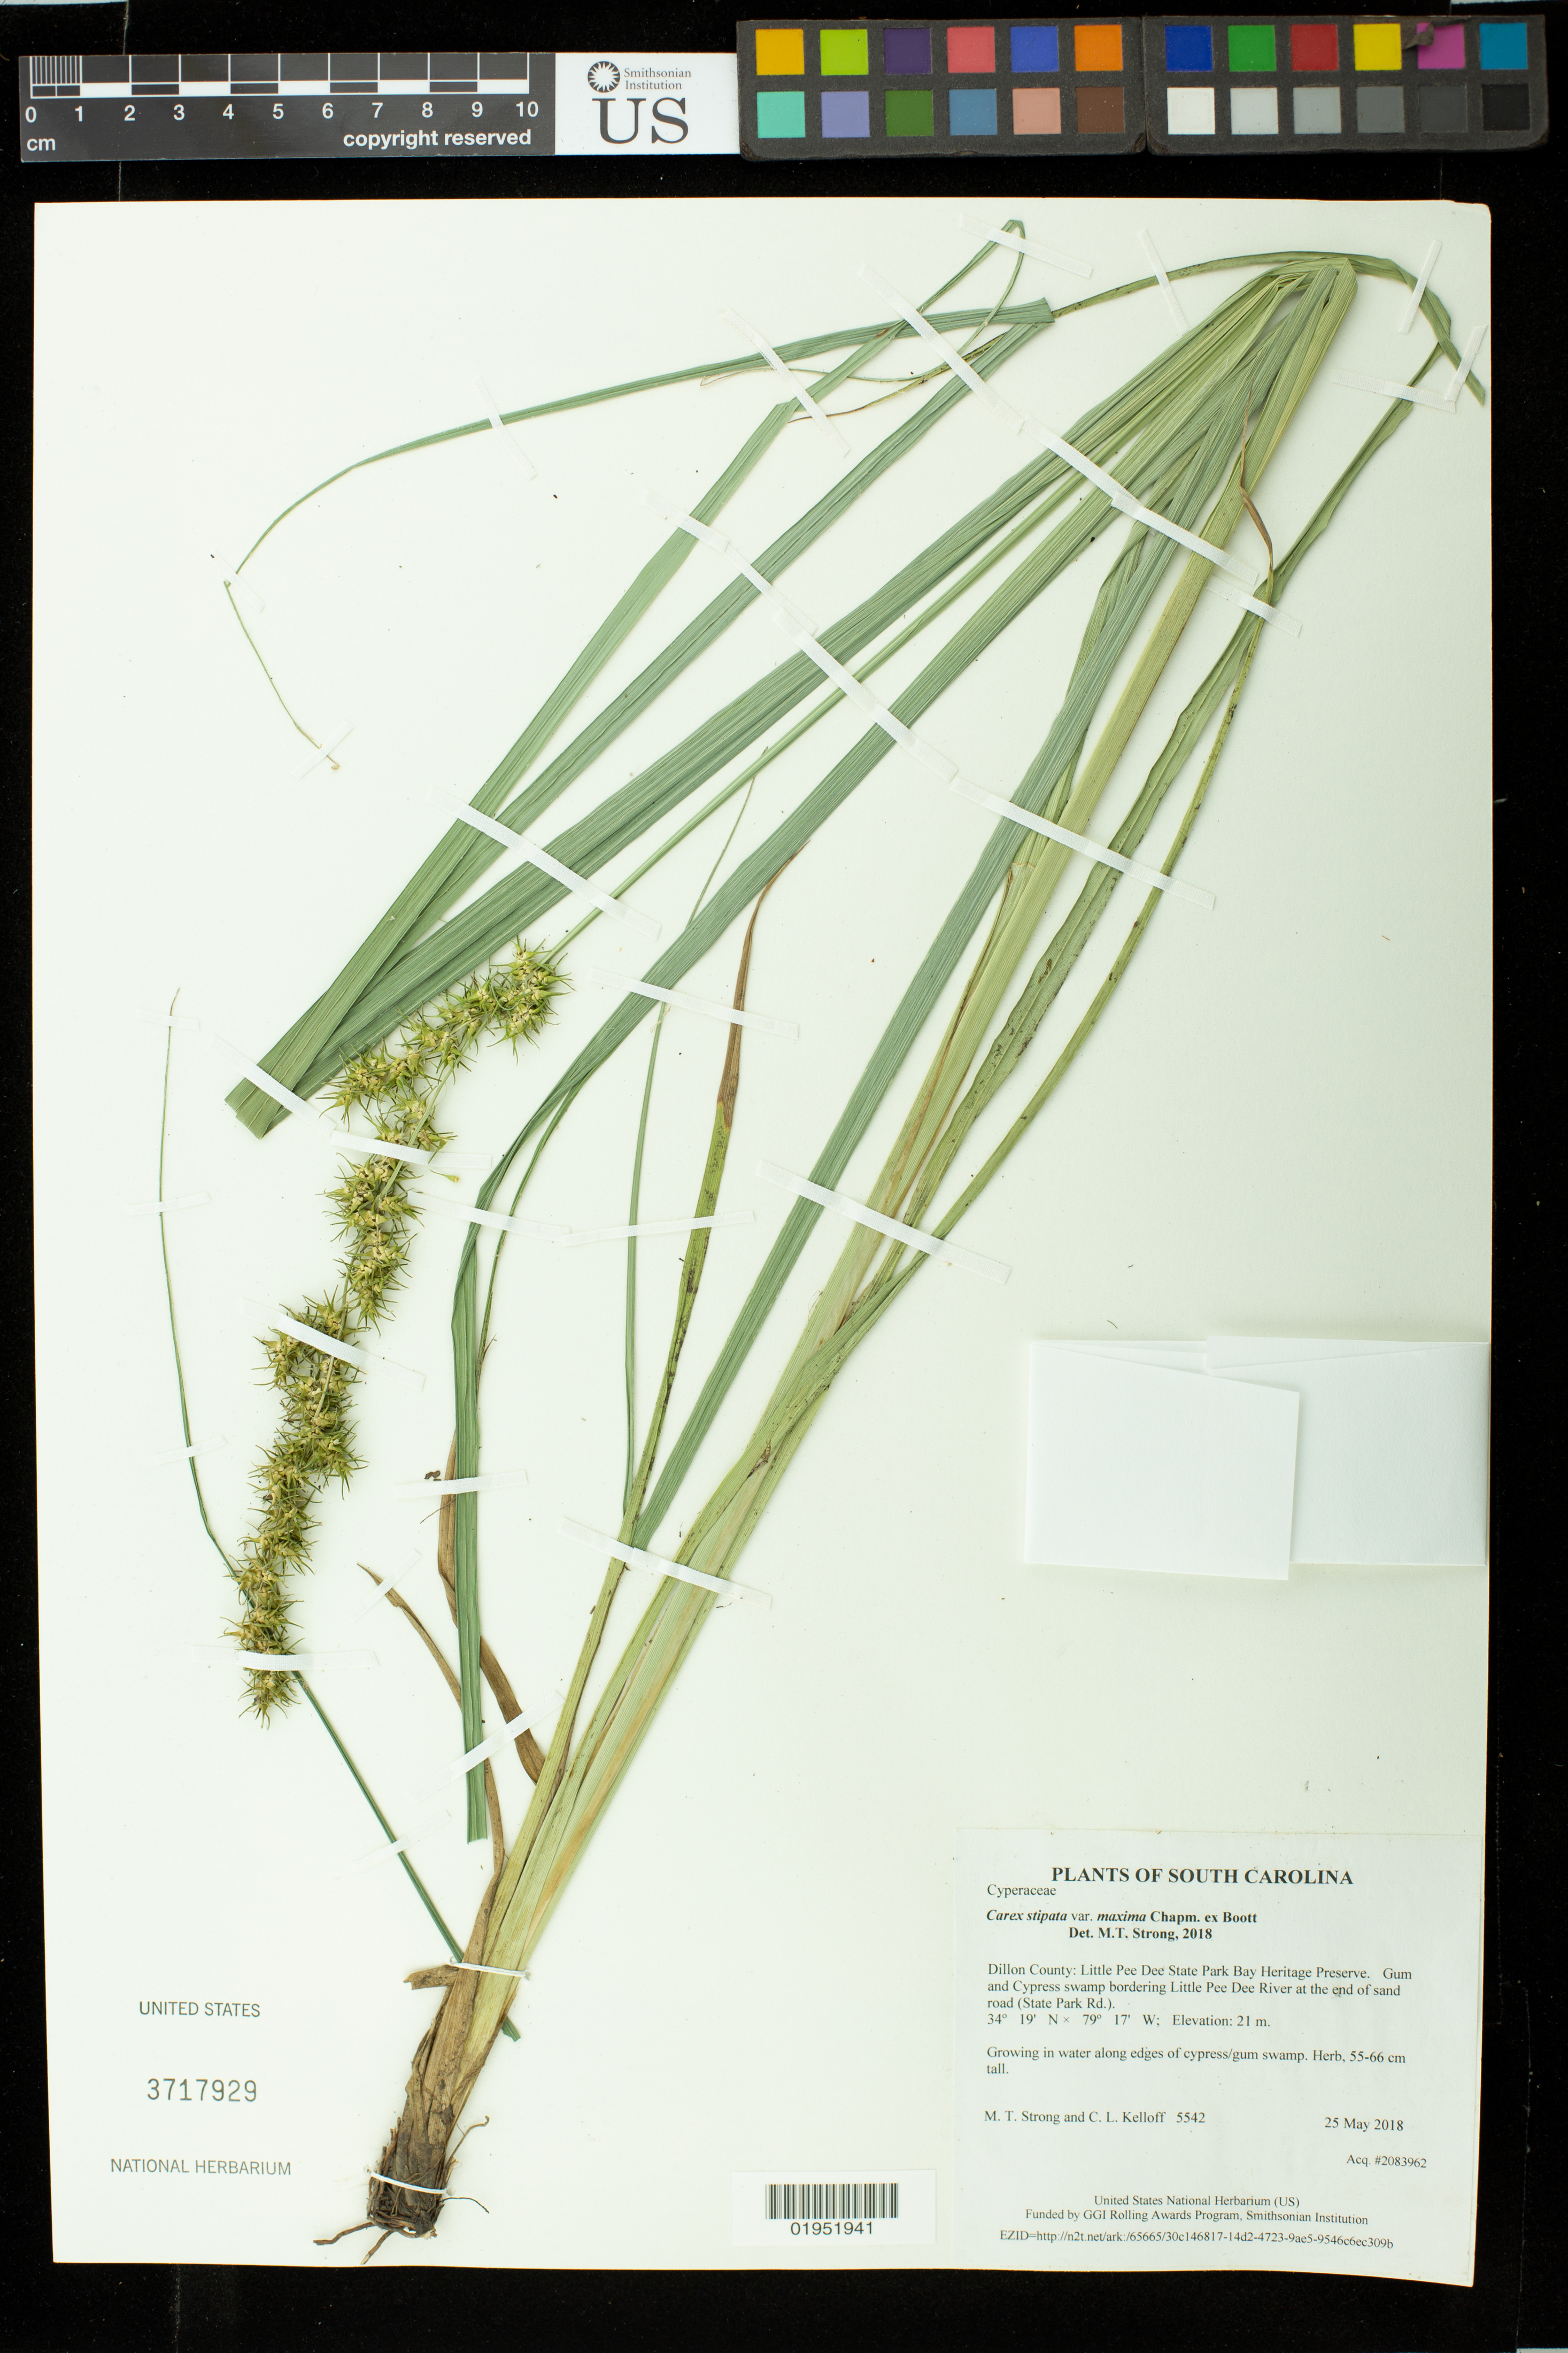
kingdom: Plantae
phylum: Tracheophyta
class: Liliopsida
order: Poales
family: Cyperaceae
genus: Carex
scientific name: Carex crus-corvi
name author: Shuttlew. ex Kunze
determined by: Naczi, R. F. C.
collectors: M. T. Strong & C. L. Kelloff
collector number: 5542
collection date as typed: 25 May 2018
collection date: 2018-05-25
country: United States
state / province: South Carolina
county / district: Dillon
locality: Little Pee Dee State Park Bay Heritage Preserve. Gum and Cypress swamp bordering Little Pee Dee River at the end of sand road (State Park Rd.)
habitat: Growing in water along edges of cypress/gum swamp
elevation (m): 21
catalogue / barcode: US 3717929